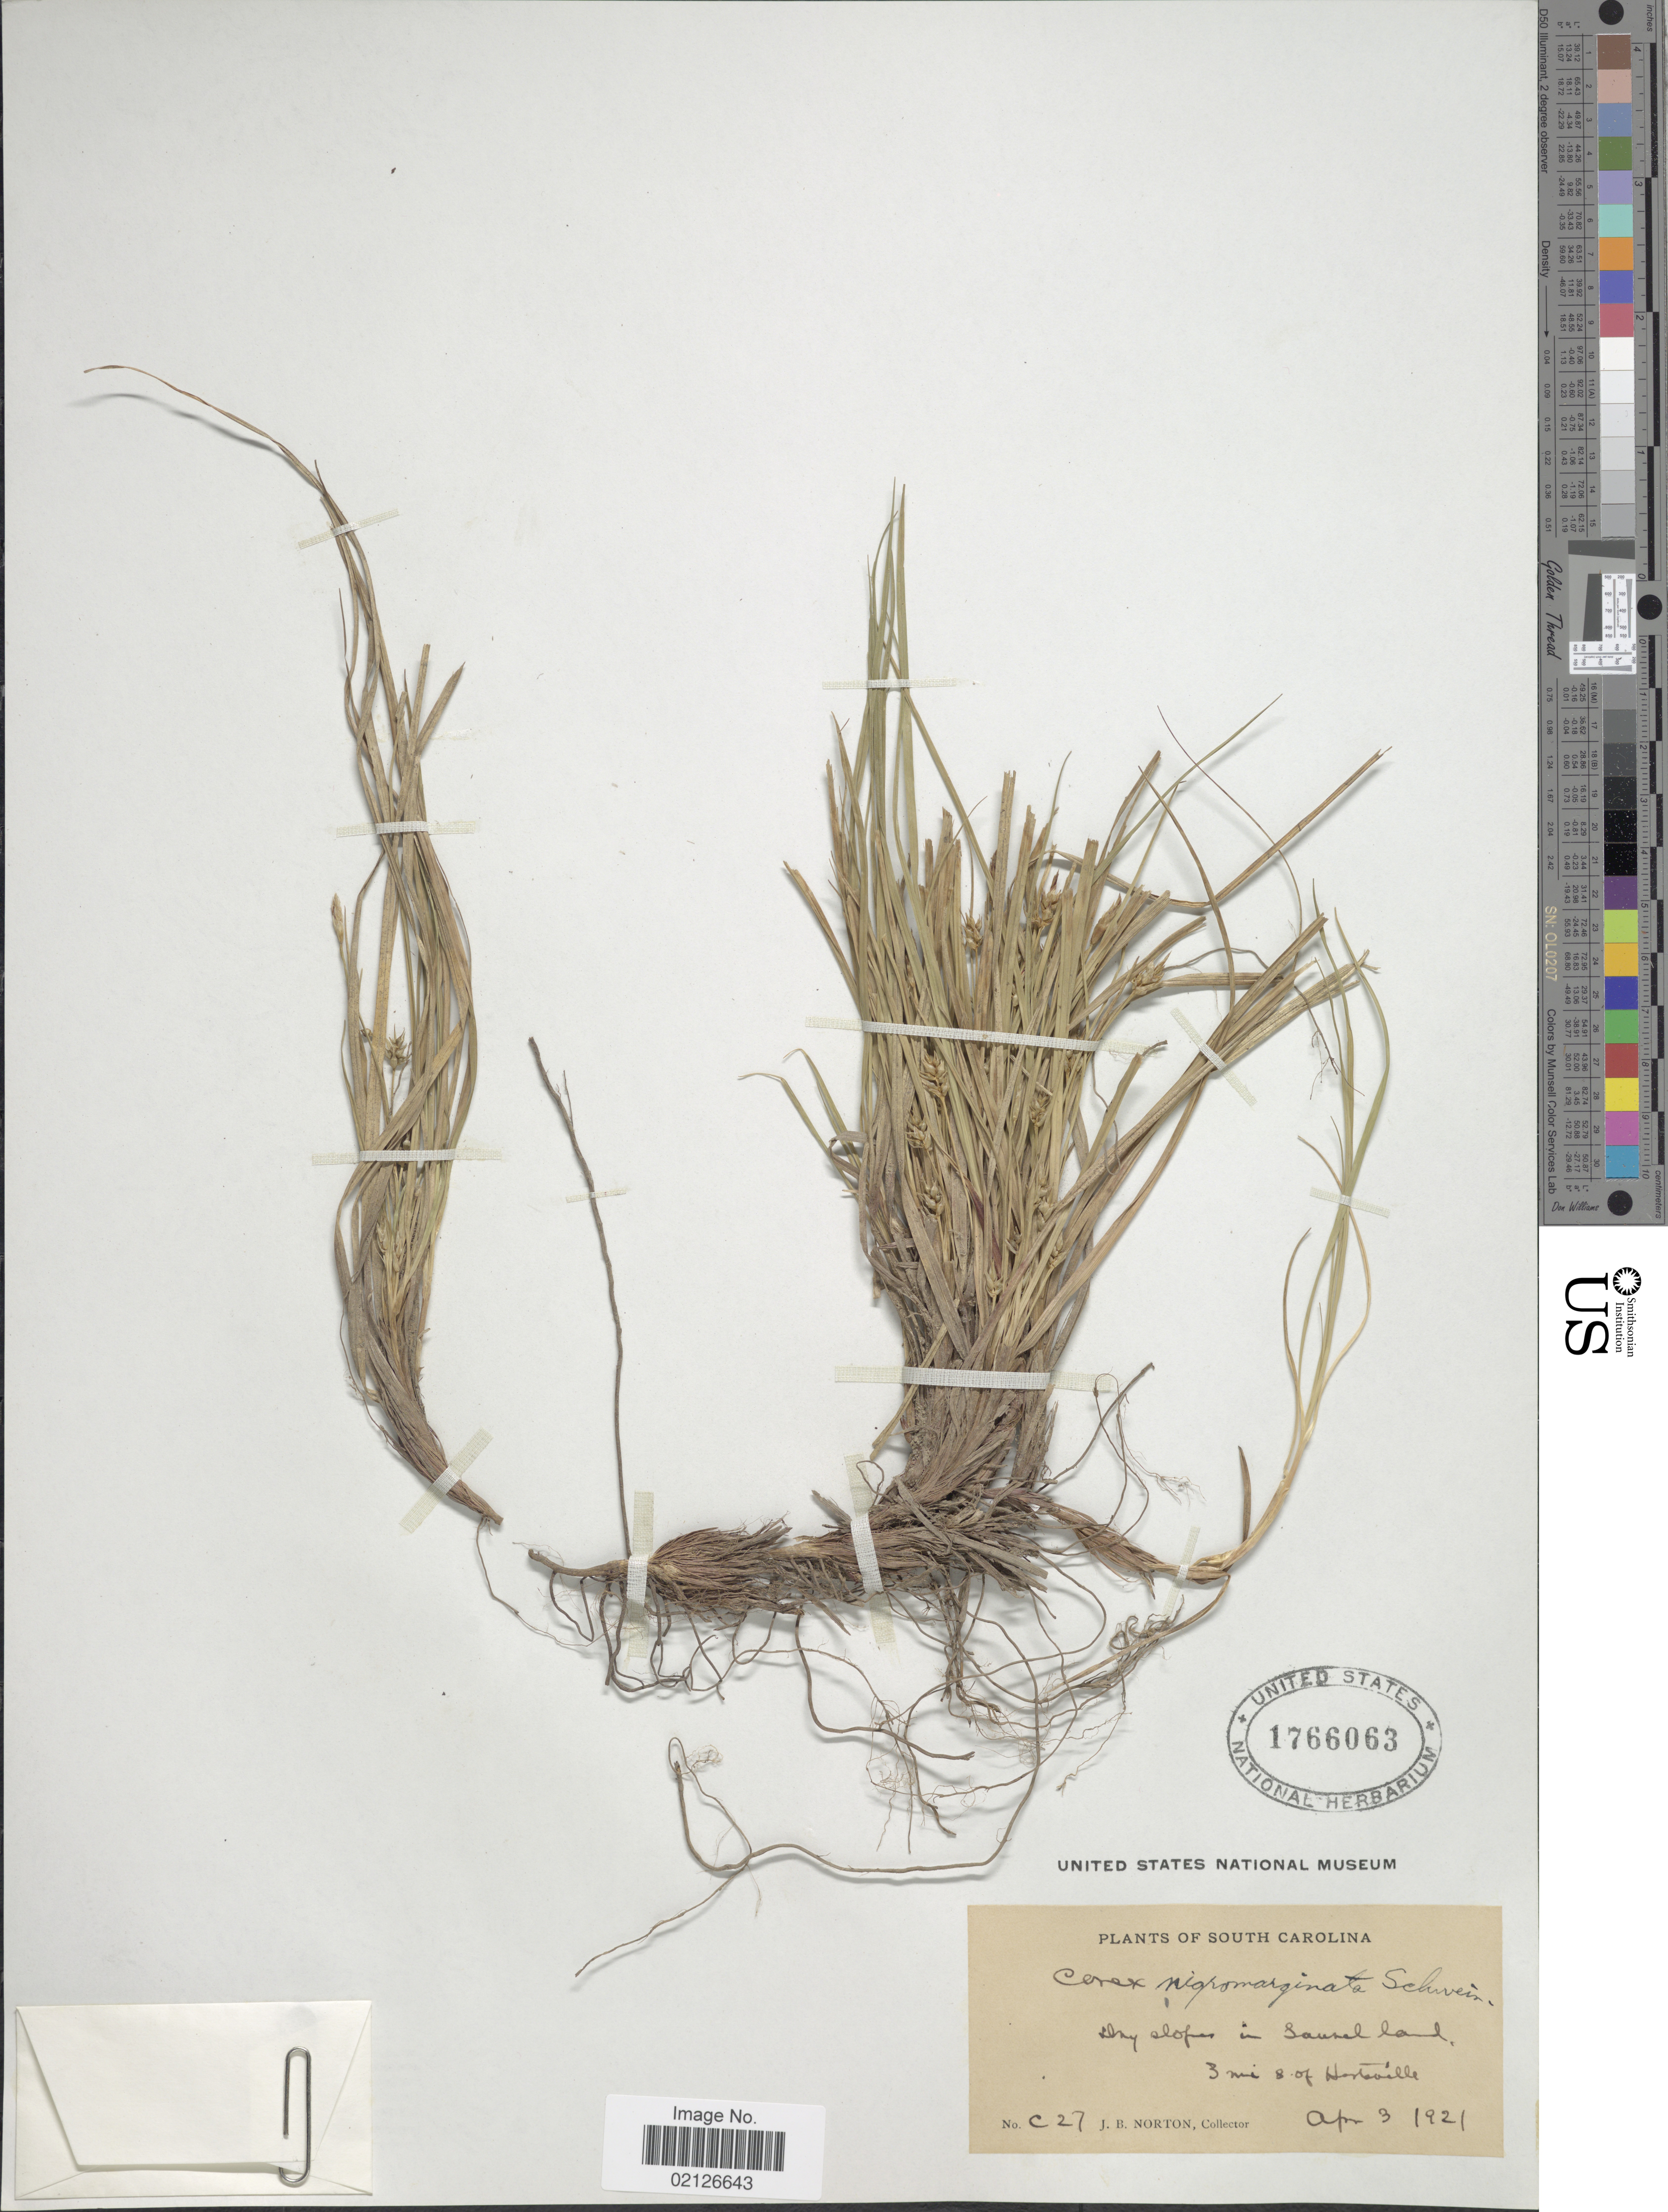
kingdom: Plantae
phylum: Tracheophyta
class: Liliopsida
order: Poales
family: Cyperaceae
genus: Carex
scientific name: Carex nigromarginata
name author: Schwein.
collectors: J. B. Norton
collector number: c27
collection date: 1921-04-03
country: United States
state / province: South Carolina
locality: Dry slopes in Sound land, 3 mi. s. of of Hartsville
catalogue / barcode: US 1766063